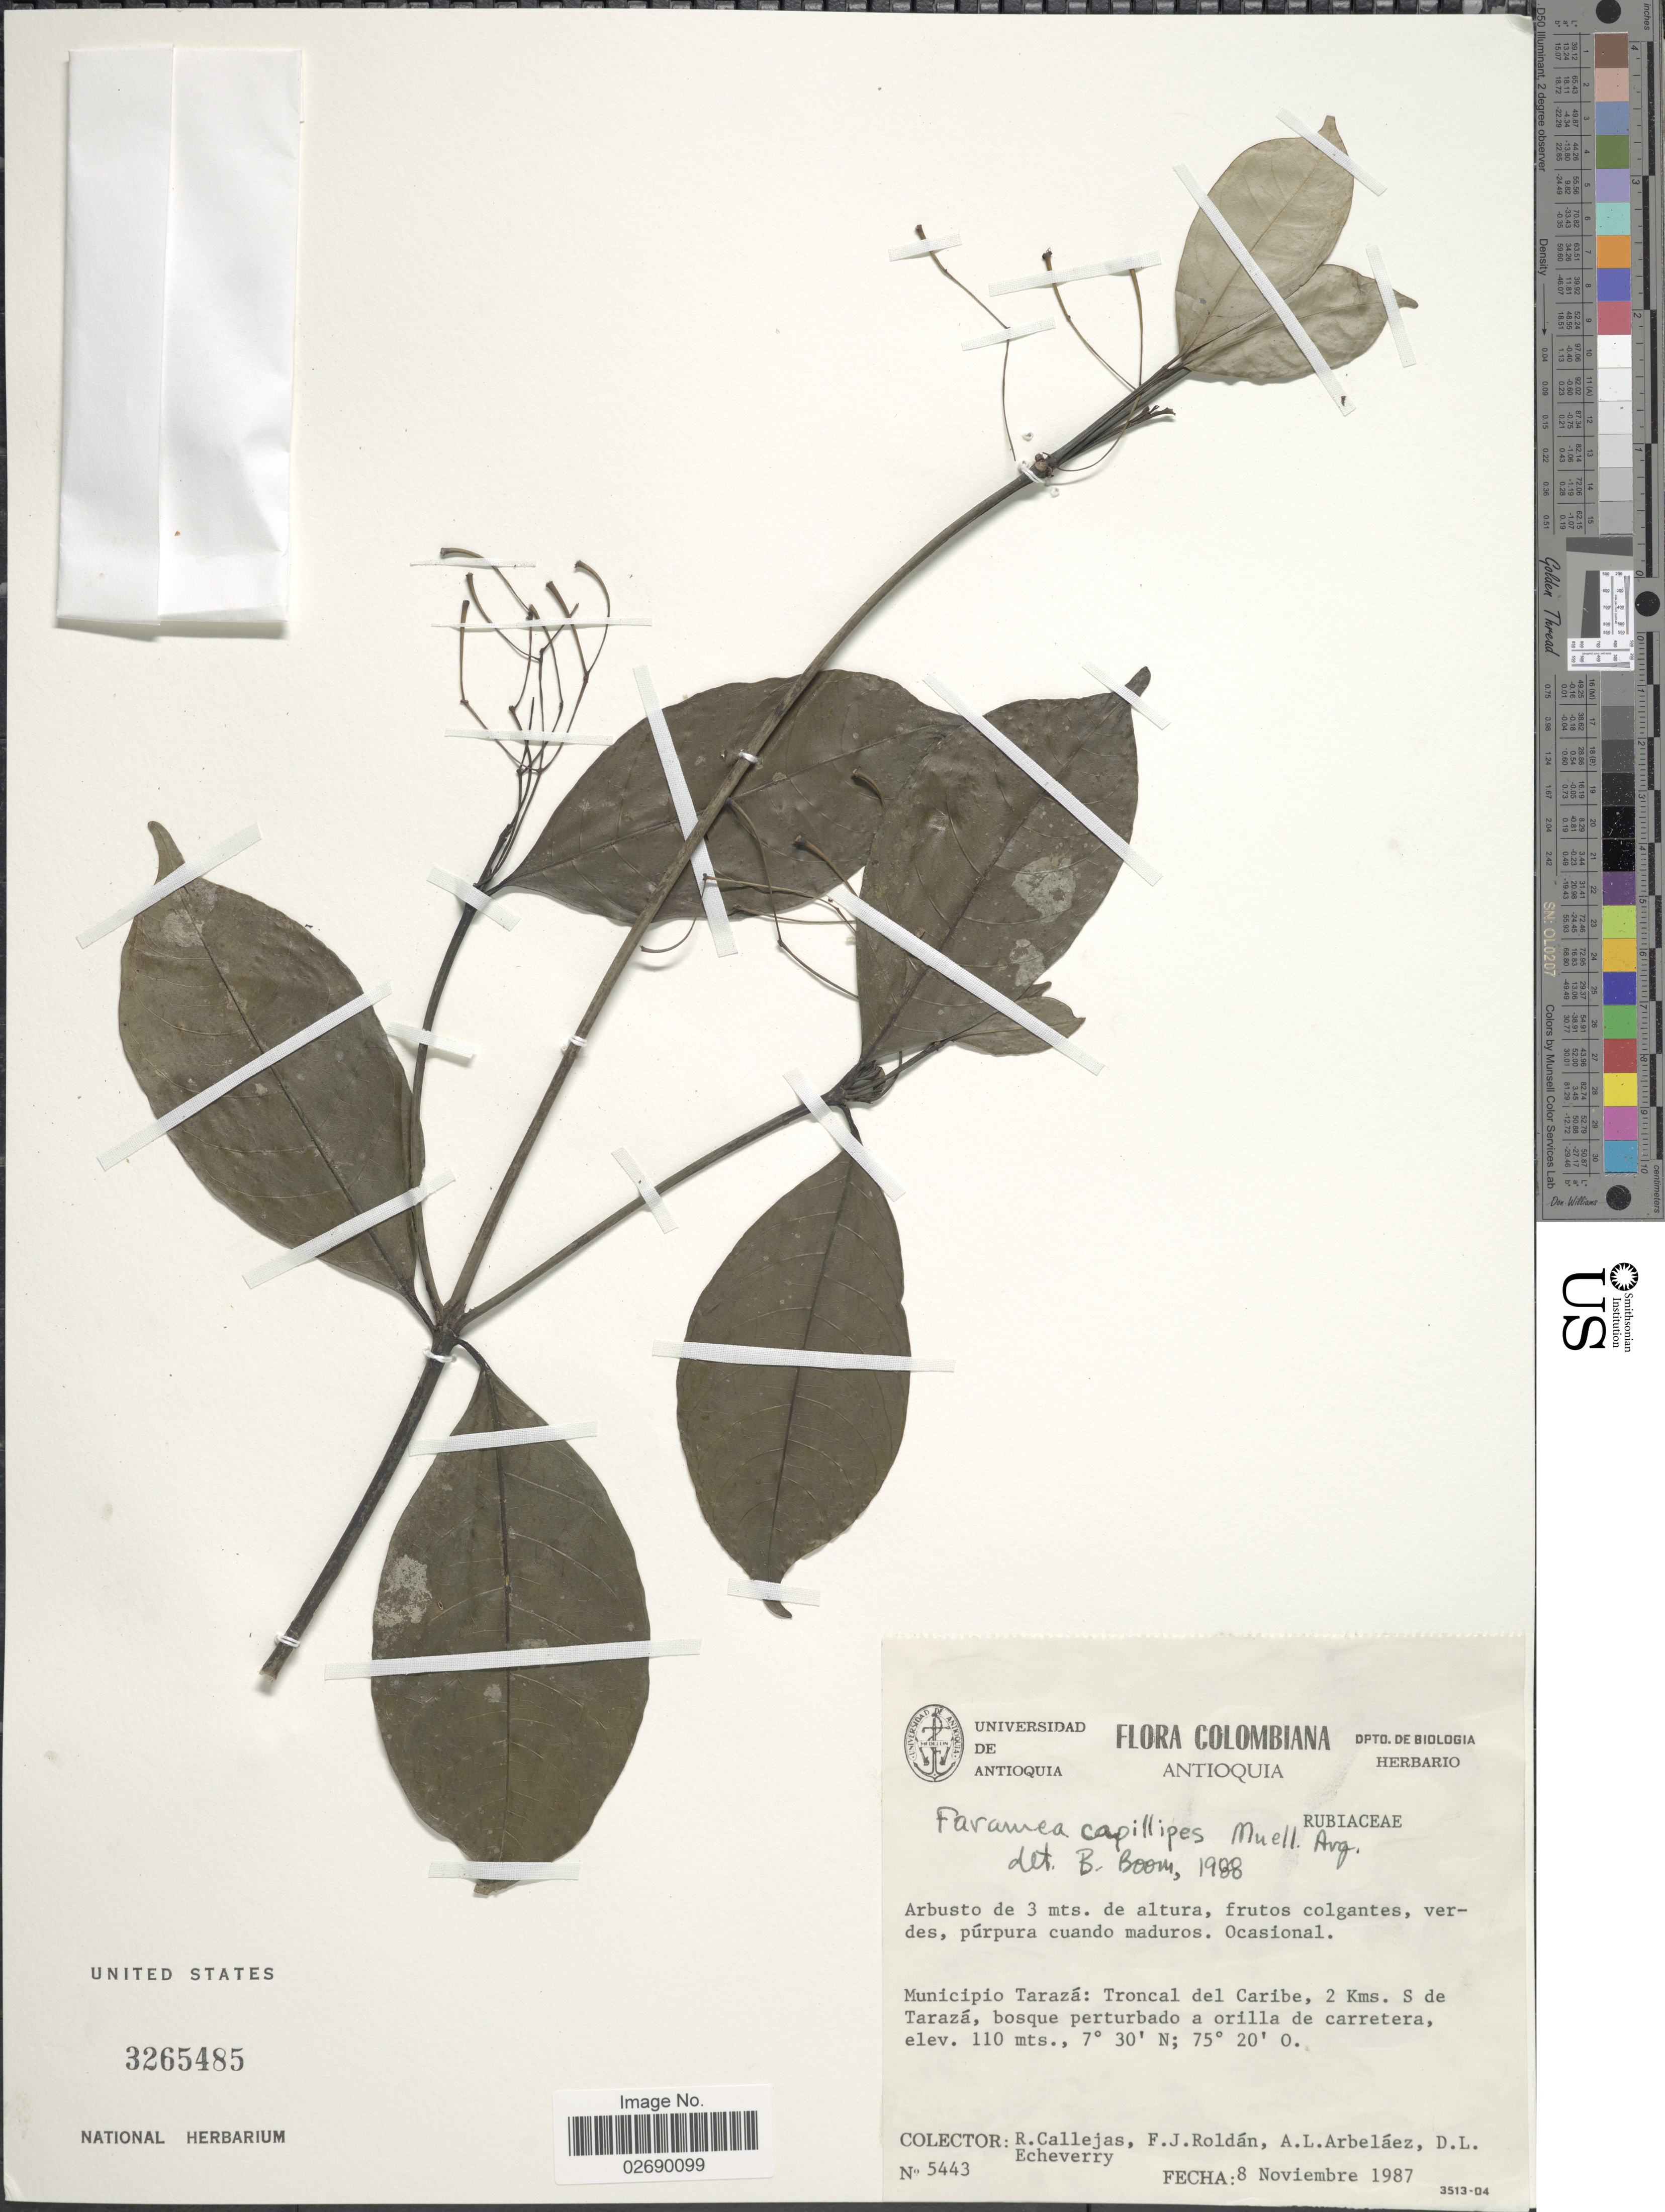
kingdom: Plantae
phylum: Tracheophyta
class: Magnoliopsida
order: Gentianales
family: Rubiaceae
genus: Faramea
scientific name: Faramea capillipes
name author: Müll. Arg.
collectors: R. Callejas, F. J. Roldán, A. Arbeláez Alvarez & D. Echeverry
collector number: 5443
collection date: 1987-11-28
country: Colombia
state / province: Antioquia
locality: Municipio Taraza, Troncal del Caribe, 2 kms. S de Taraza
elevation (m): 110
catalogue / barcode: US 3265485